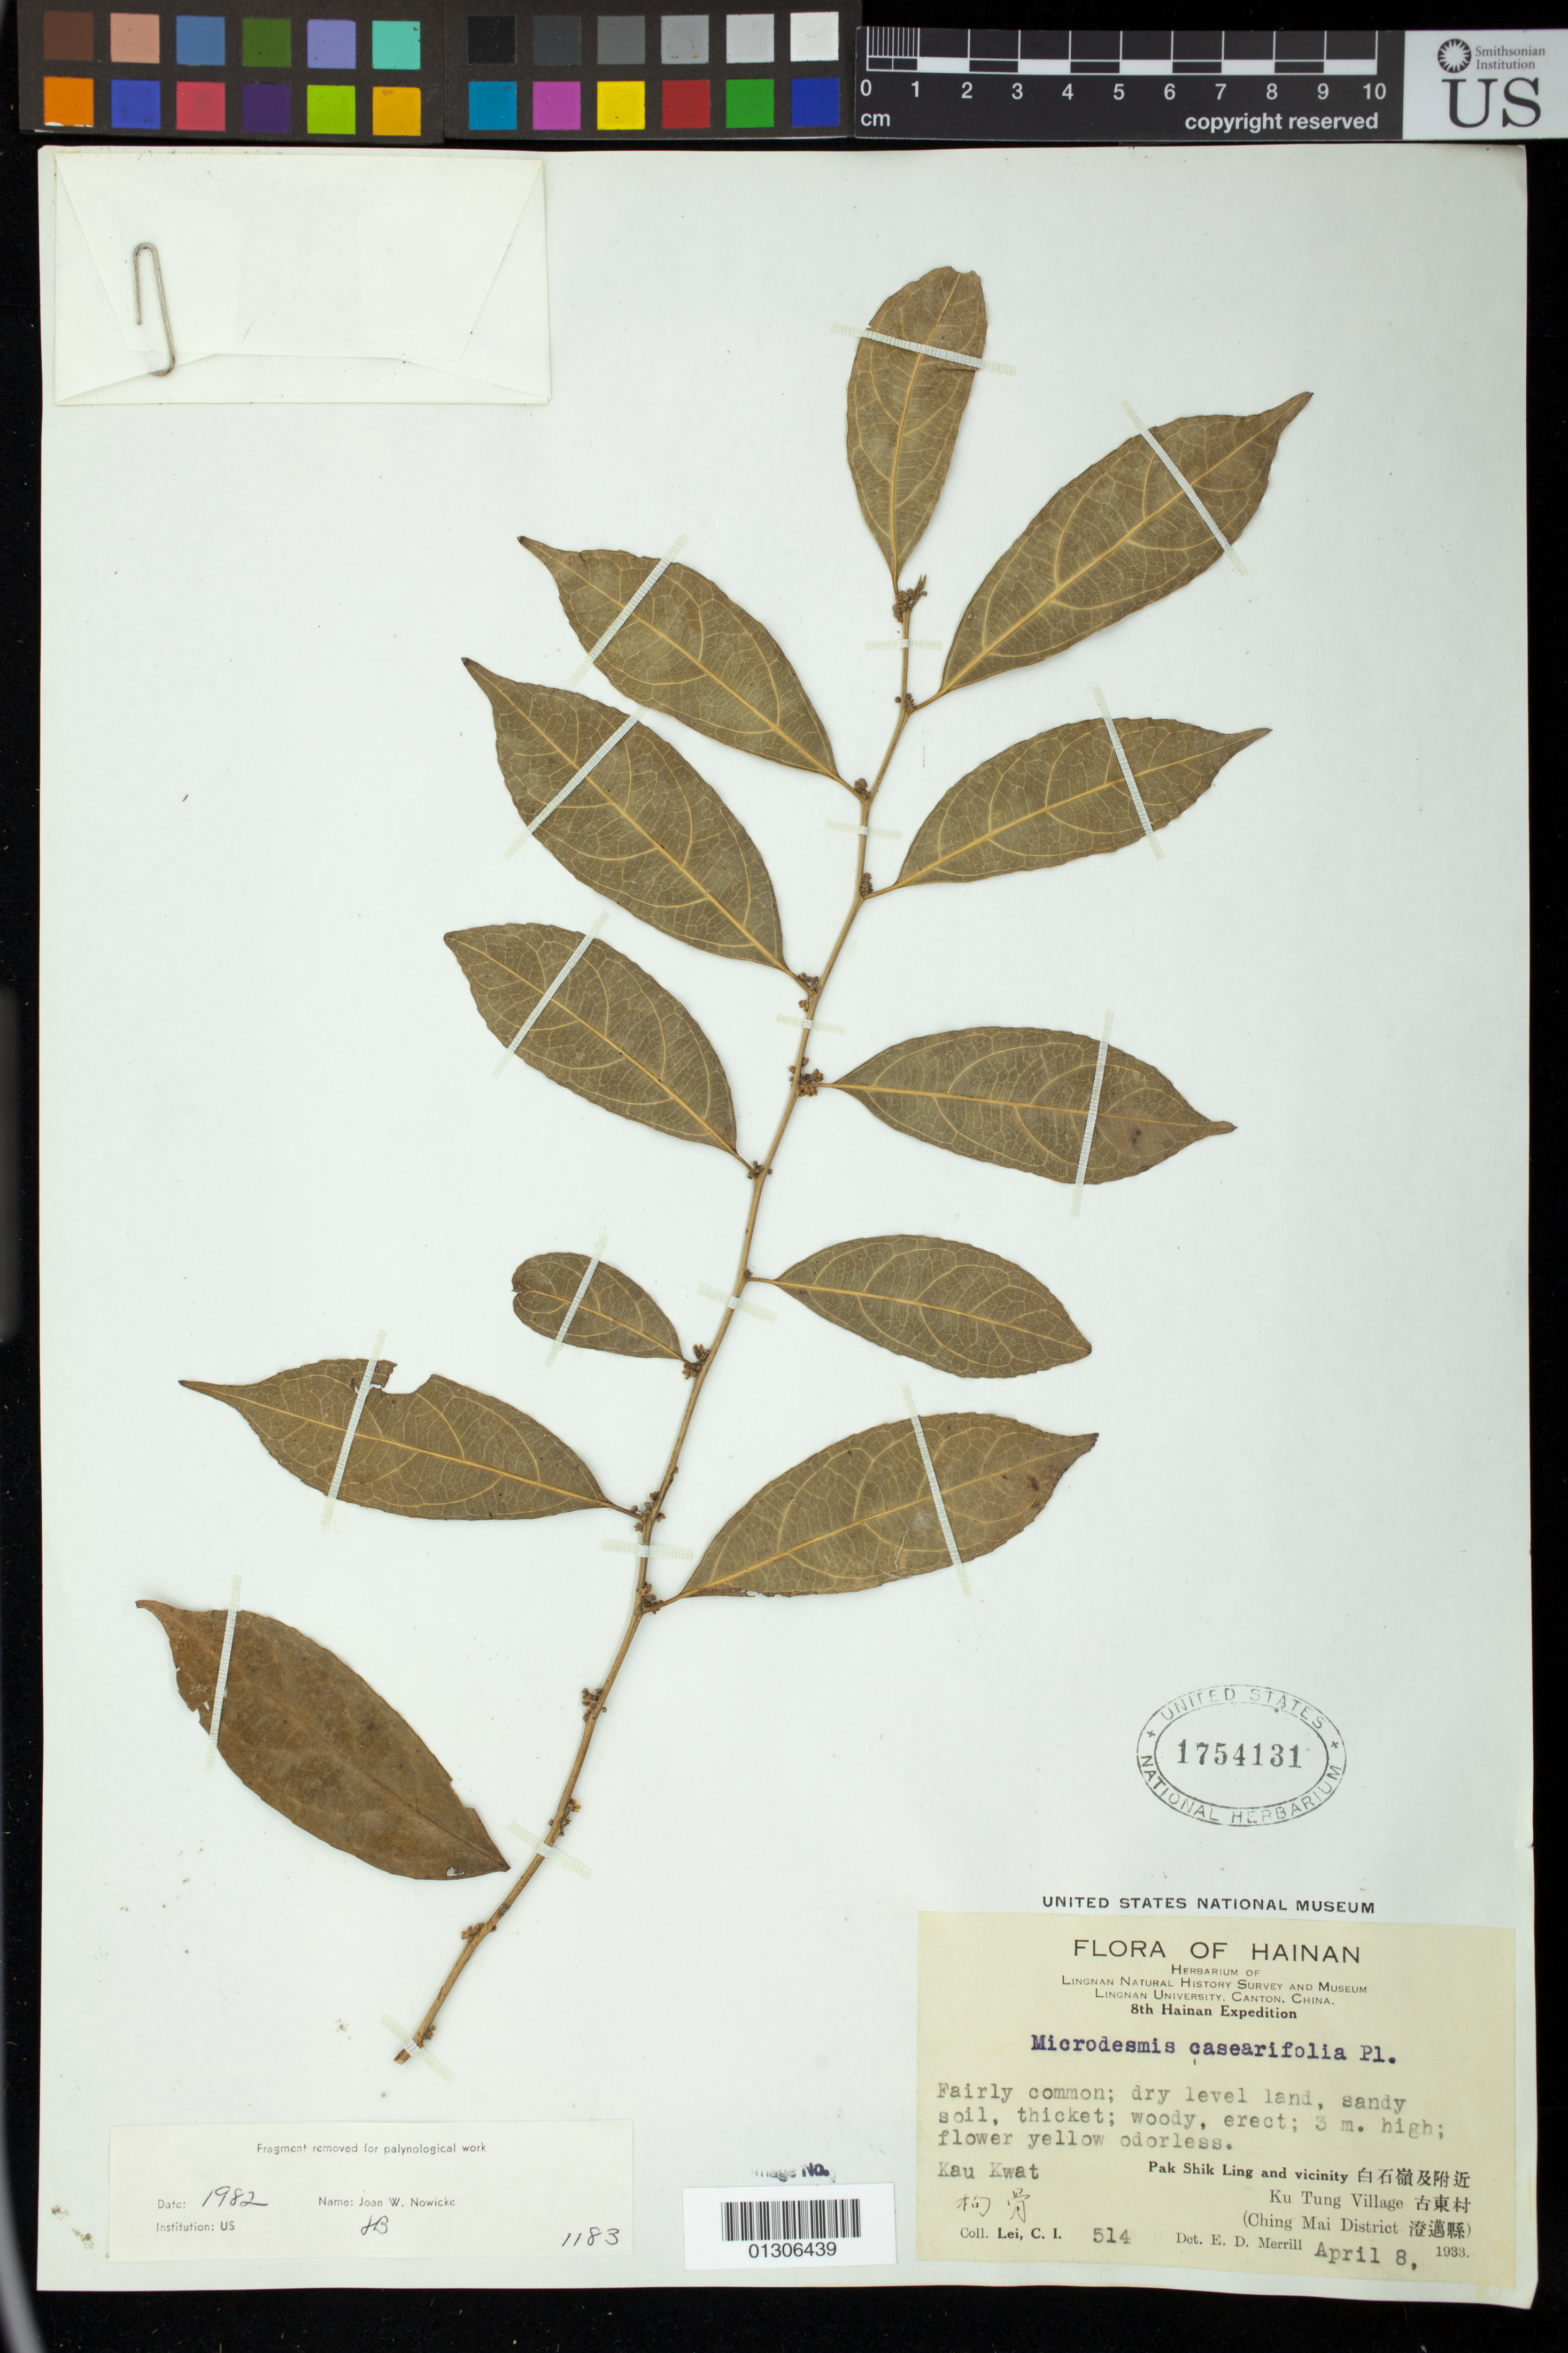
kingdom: Plantae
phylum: Tracheophyta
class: Magnoliopsida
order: Malpighiales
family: Pandaceae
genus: Microdesmis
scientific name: Microdesmis casearifolia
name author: Planch. & Hook.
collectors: C. I. Lei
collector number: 514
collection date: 1933-04-08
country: China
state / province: Hainan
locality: Pak Shik Lang and vicinity, Ku Tung Village, Ching Mai District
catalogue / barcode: US 1754131